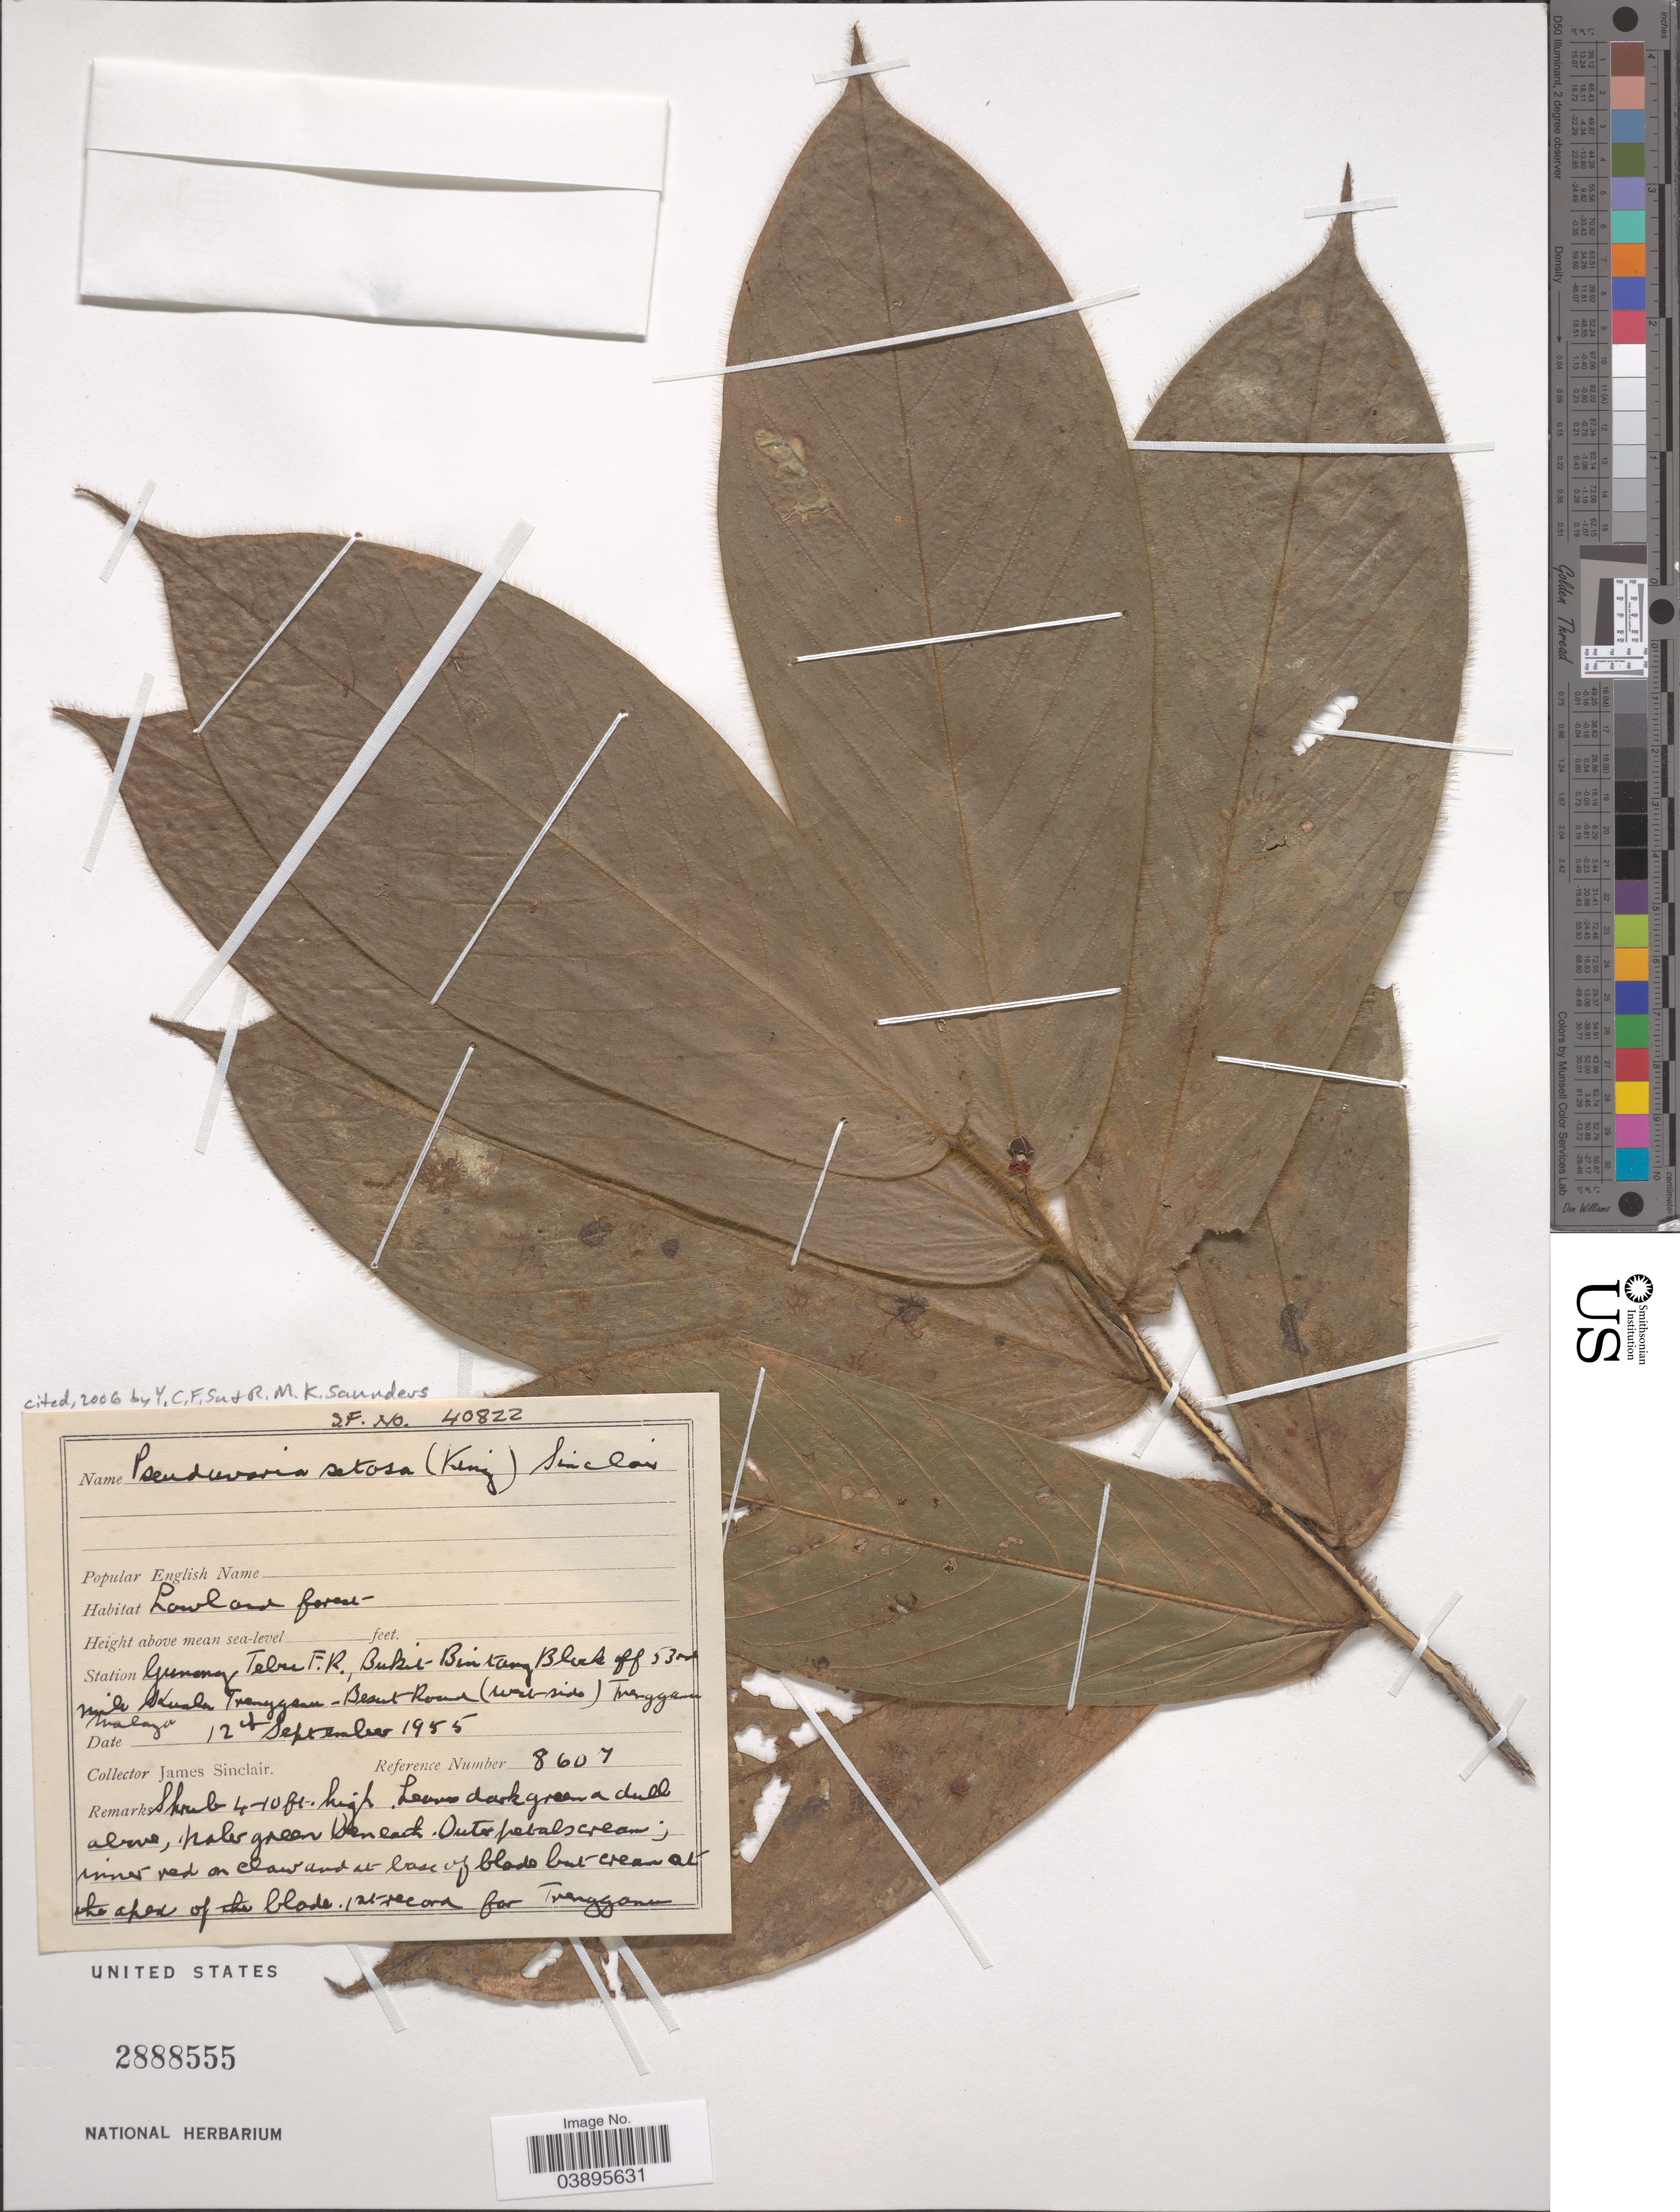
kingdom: Plantae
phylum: Tracheophyta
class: Magnoliopsida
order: Magnoliales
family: Annonaceae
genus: Pseuduvaria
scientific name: Pseuduvaria setosa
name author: (King) J. Sinclair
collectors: J. Sinclair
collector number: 8607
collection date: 1955-09-12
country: Malaysia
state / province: Terengganu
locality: Station Gunung Tebu F.R., Bukit Bintang Block off 53 mile Kuala Trengganu-Besut Road (west side) Trengganu, Malaya.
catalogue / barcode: US 2888555